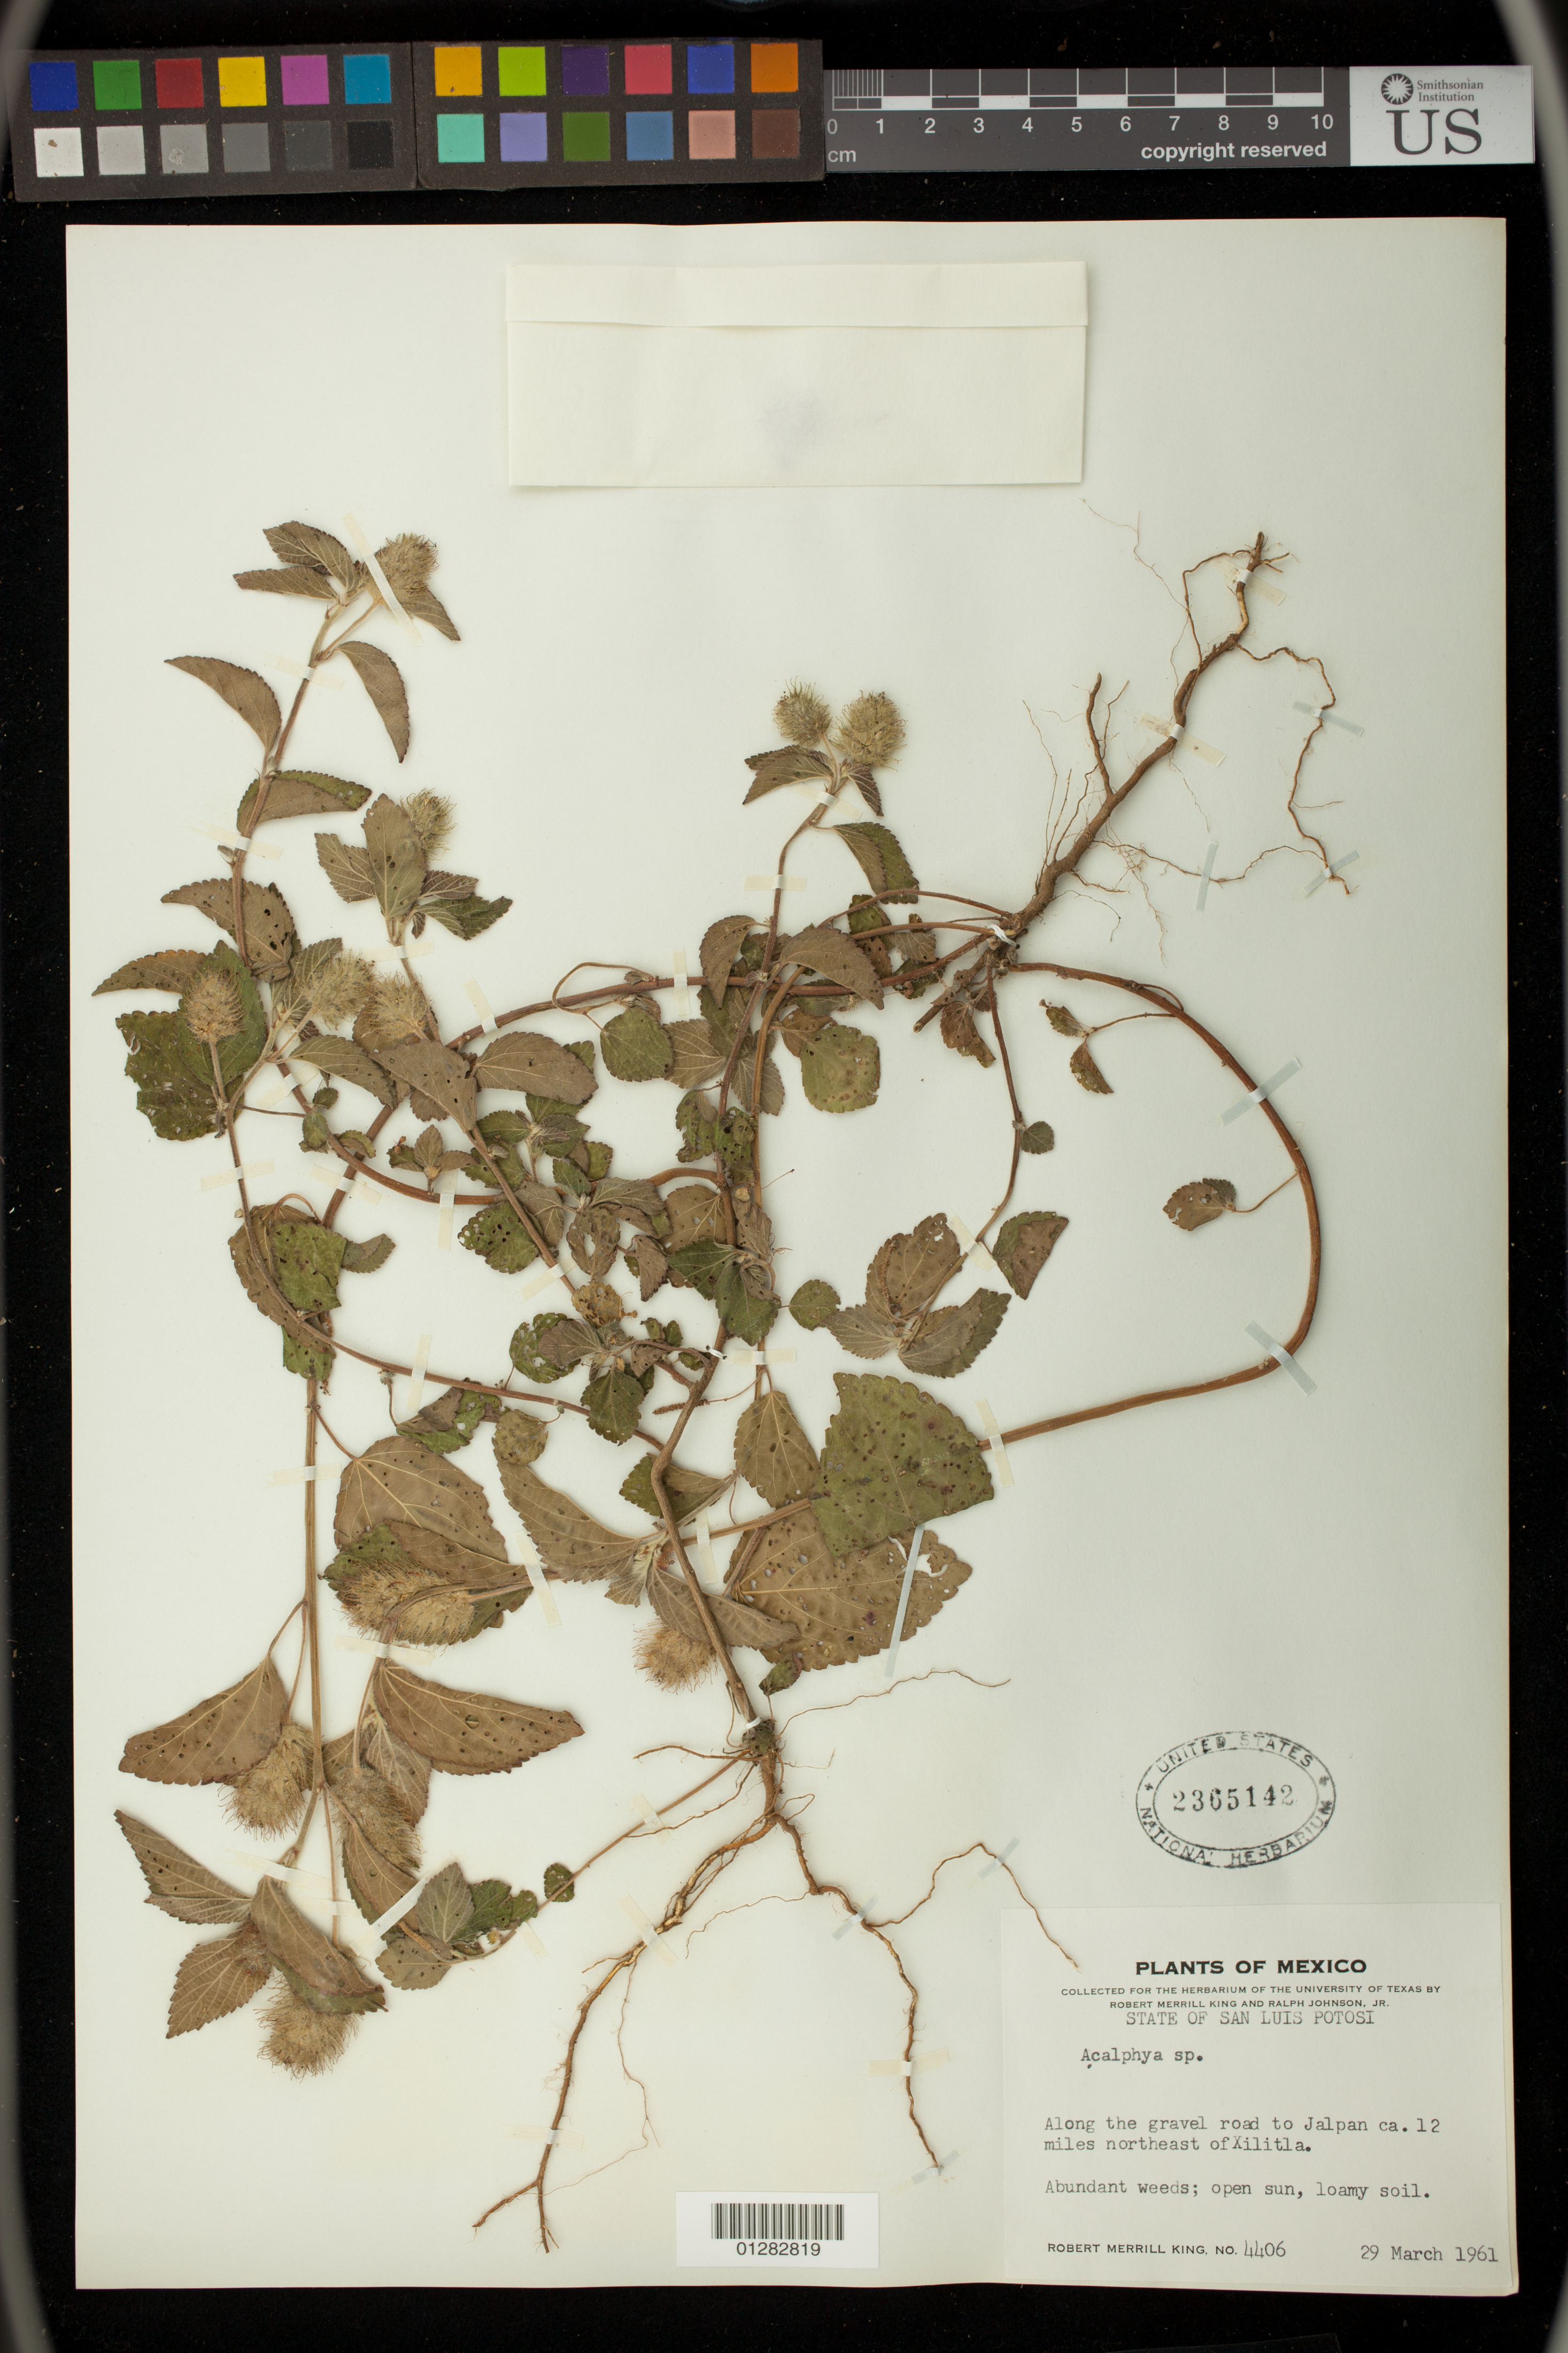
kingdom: Plantae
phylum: Tracheophyta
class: Magnoliopsida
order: Malpighiales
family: Euphorbiaceae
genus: Acalypha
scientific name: Acalypha sp.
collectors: R. M. King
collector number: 4406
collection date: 1961-03-29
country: Mexico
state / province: San Luis Potosí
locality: Along the gravel road to Japan ca 12 miles northeast of Xilitla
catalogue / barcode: US 2365142